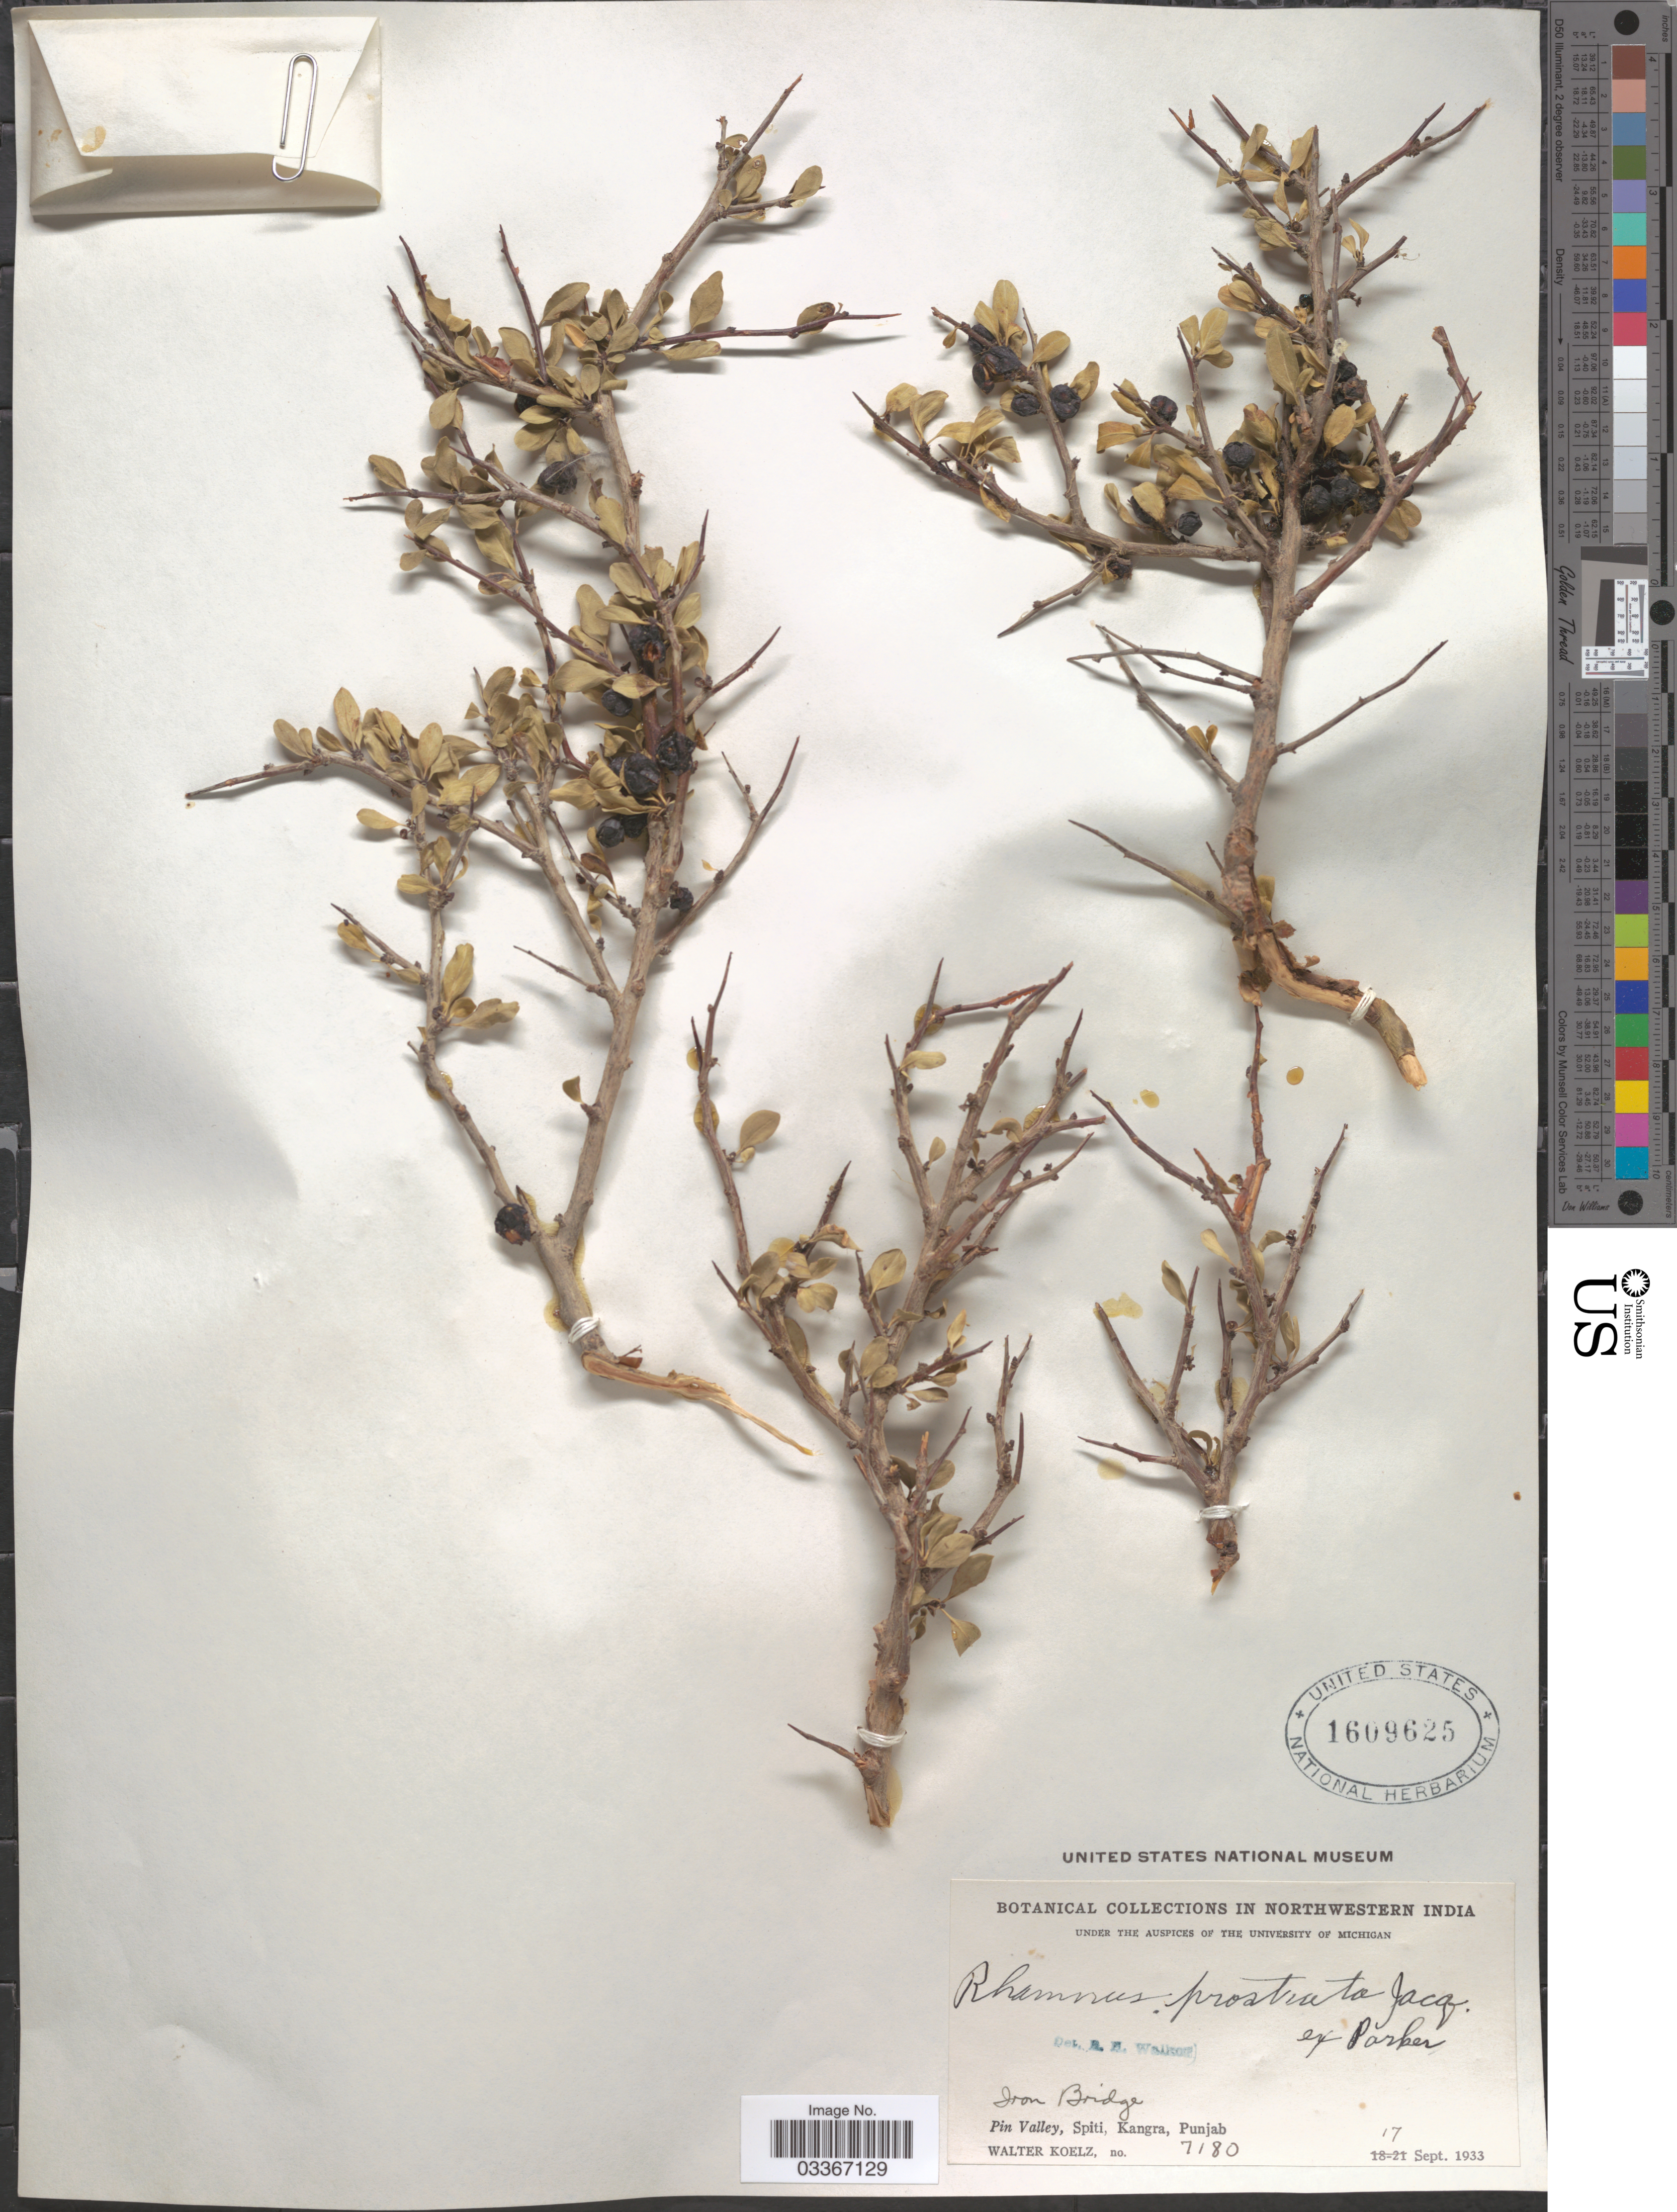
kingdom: Plantae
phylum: Tracheophyta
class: Magnoliopsida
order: Rosales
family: Rhamnaceae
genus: Rhamnus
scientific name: Rhamnus prostrata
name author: Jacq.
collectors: W. N. Koelz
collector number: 7180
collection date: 1933-09-17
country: India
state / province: Punjab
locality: Northwestern India. Iron Bridge. Pin Valley, Spiti, Kangra.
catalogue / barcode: US 1609625